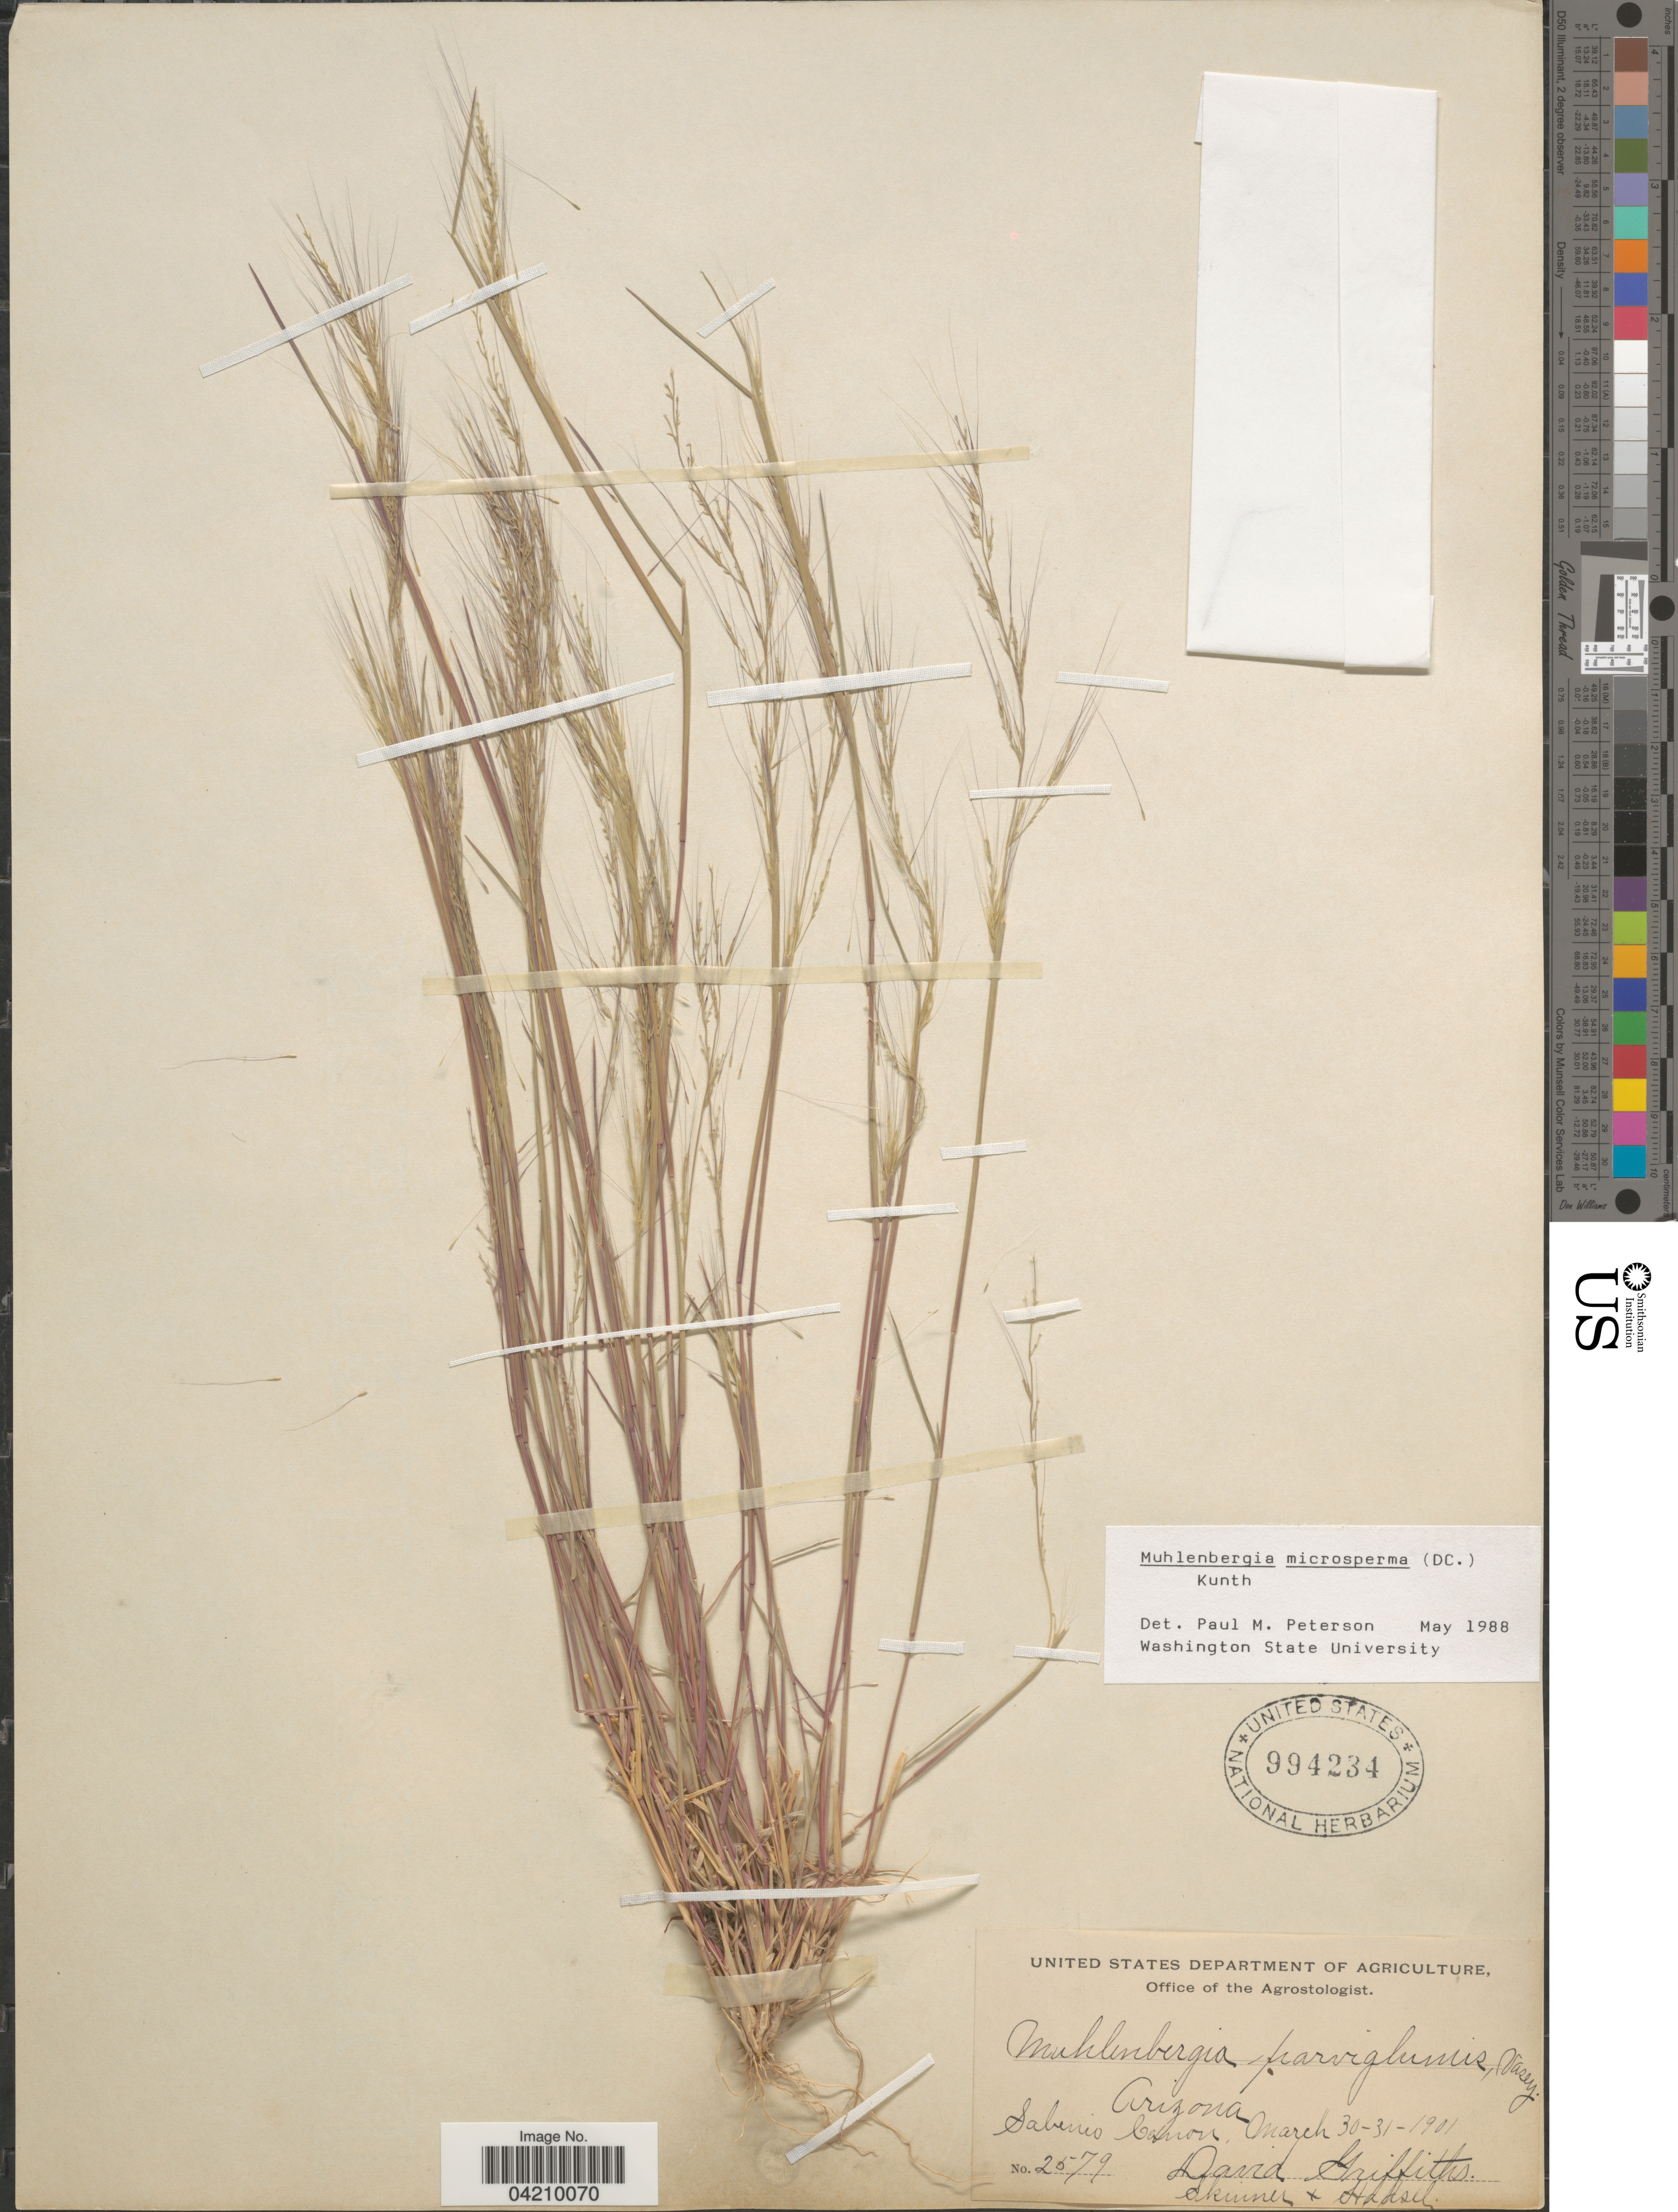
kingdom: Plantae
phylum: Tracheophyta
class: Liliopsida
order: Poales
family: Poaceae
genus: Muhlenbergia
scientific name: Muhlenbergia microsperma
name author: (DC.) Kunth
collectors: D. Griffiths, -. Skinner & Stansel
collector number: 2579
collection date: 1901-03-30/1901-03-31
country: United States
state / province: Arizona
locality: Sabino Canon.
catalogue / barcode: US 994234